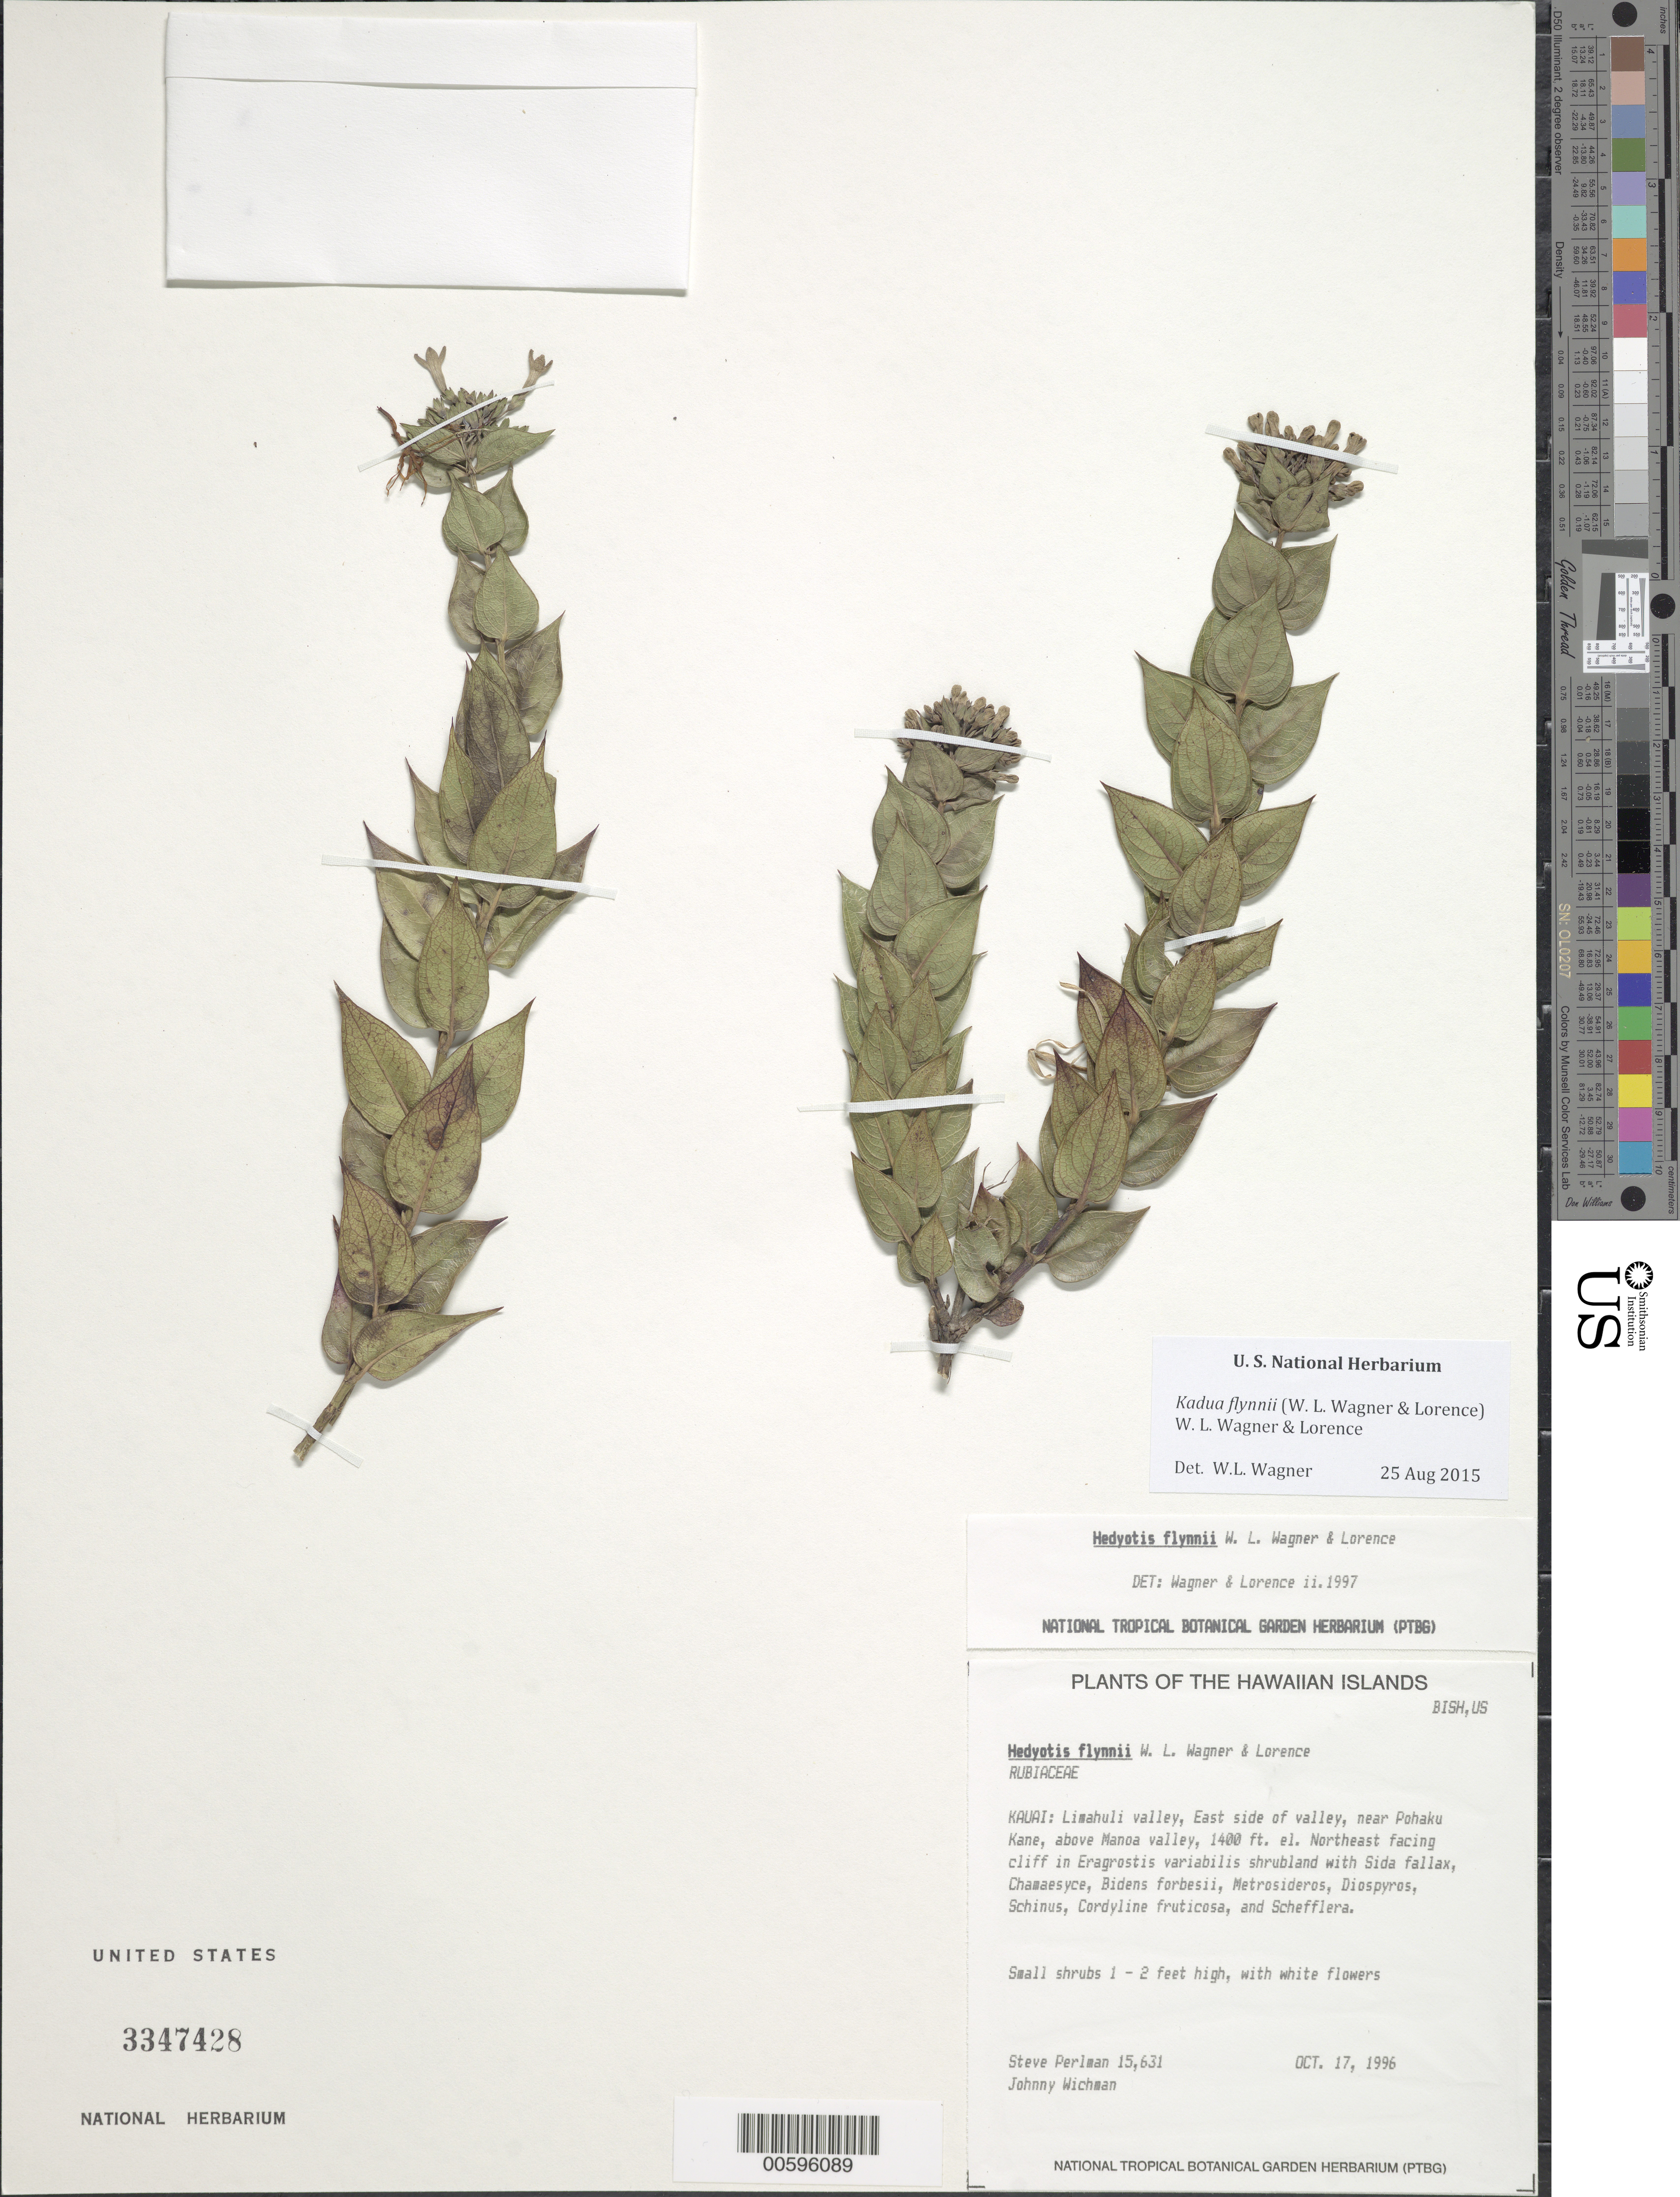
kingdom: Plantae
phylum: Tracheophyta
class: Magnoliopsida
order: Gentianales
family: Rubiaceae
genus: Kadua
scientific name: Kadua flynnii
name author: (W.L. Wagner & Lorence) W.L. Wagner & Lorence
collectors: S. P. Perlman & J. Wichman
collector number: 15631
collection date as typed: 17 Oct 1996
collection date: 1996-10-17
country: United States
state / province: Hawaii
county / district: Kauai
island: Kaua'i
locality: Limahuli valley, E side of valley, near Pohaku Kane, above Manoa valley. NE facing cliff.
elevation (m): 427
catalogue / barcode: US 3347428